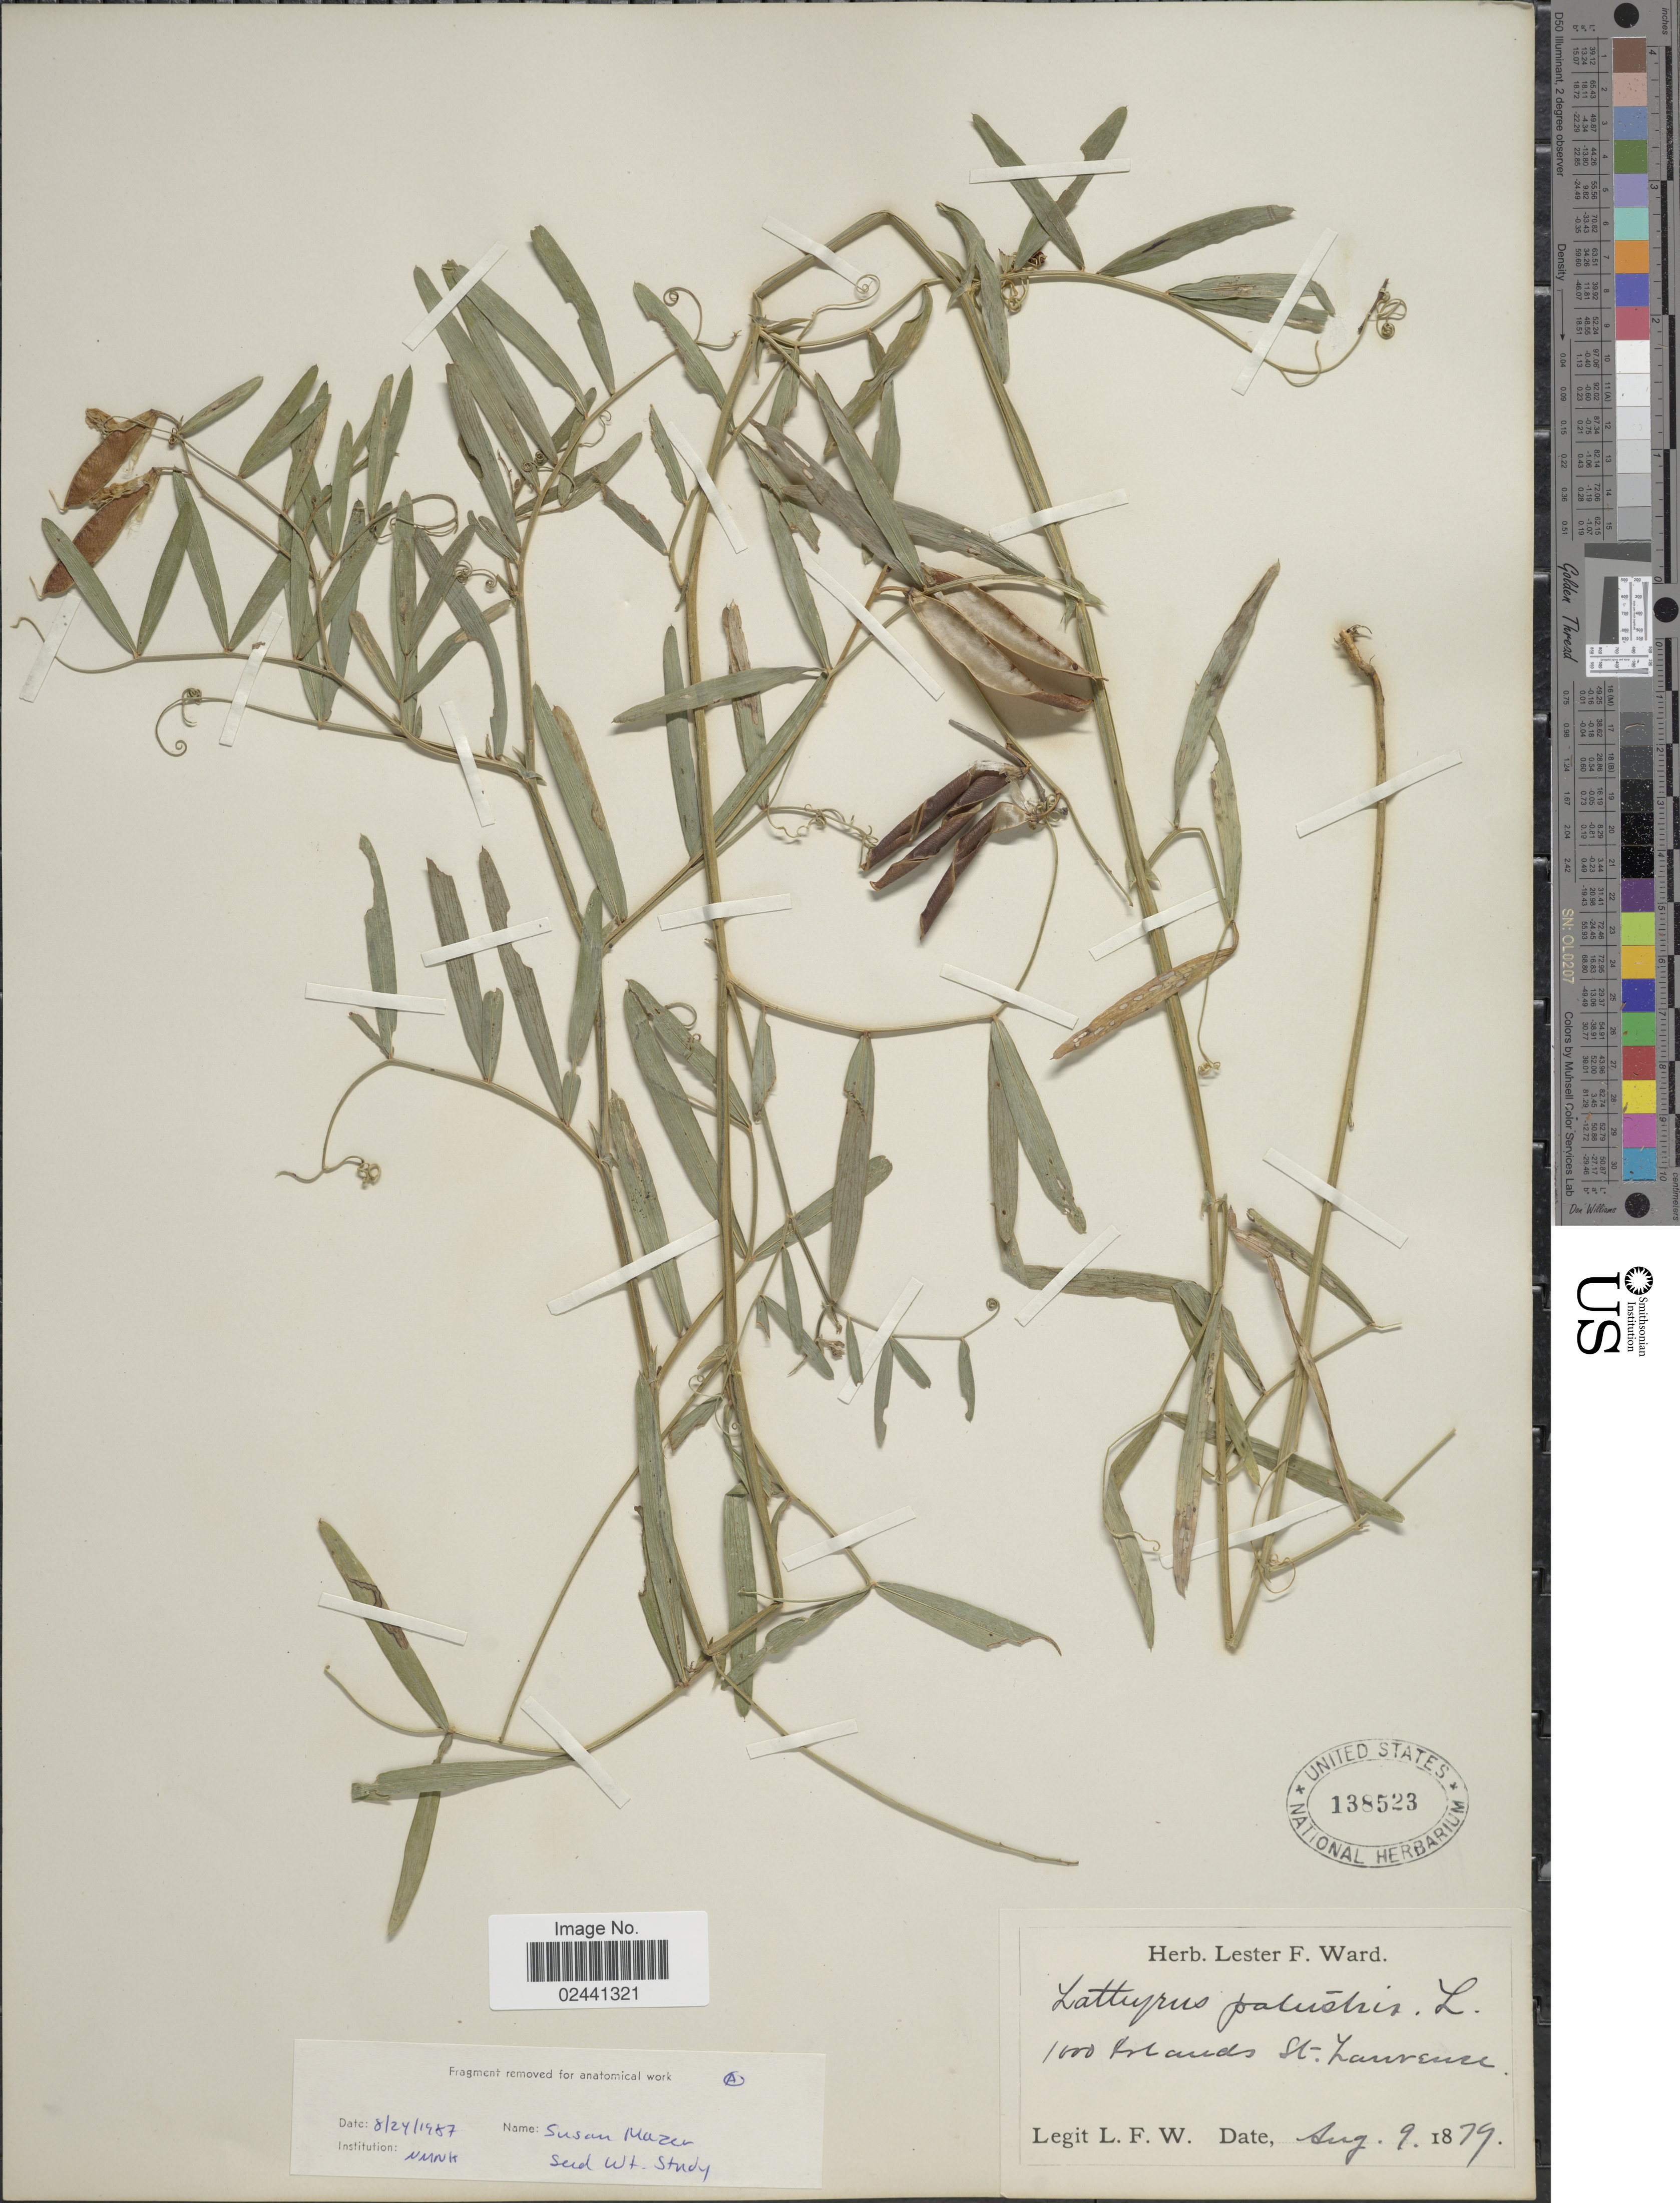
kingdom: Plantae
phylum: Tracheophyta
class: Magnoliopsida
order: Fabales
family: Fabaceae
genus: Lathyrus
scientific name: Lathyrus palustris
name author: L.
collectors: L. F. Ward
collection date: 1879-08-09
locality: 1000 Islands, St. Lawrence [U.S./Canada border]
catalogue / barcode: US 138523